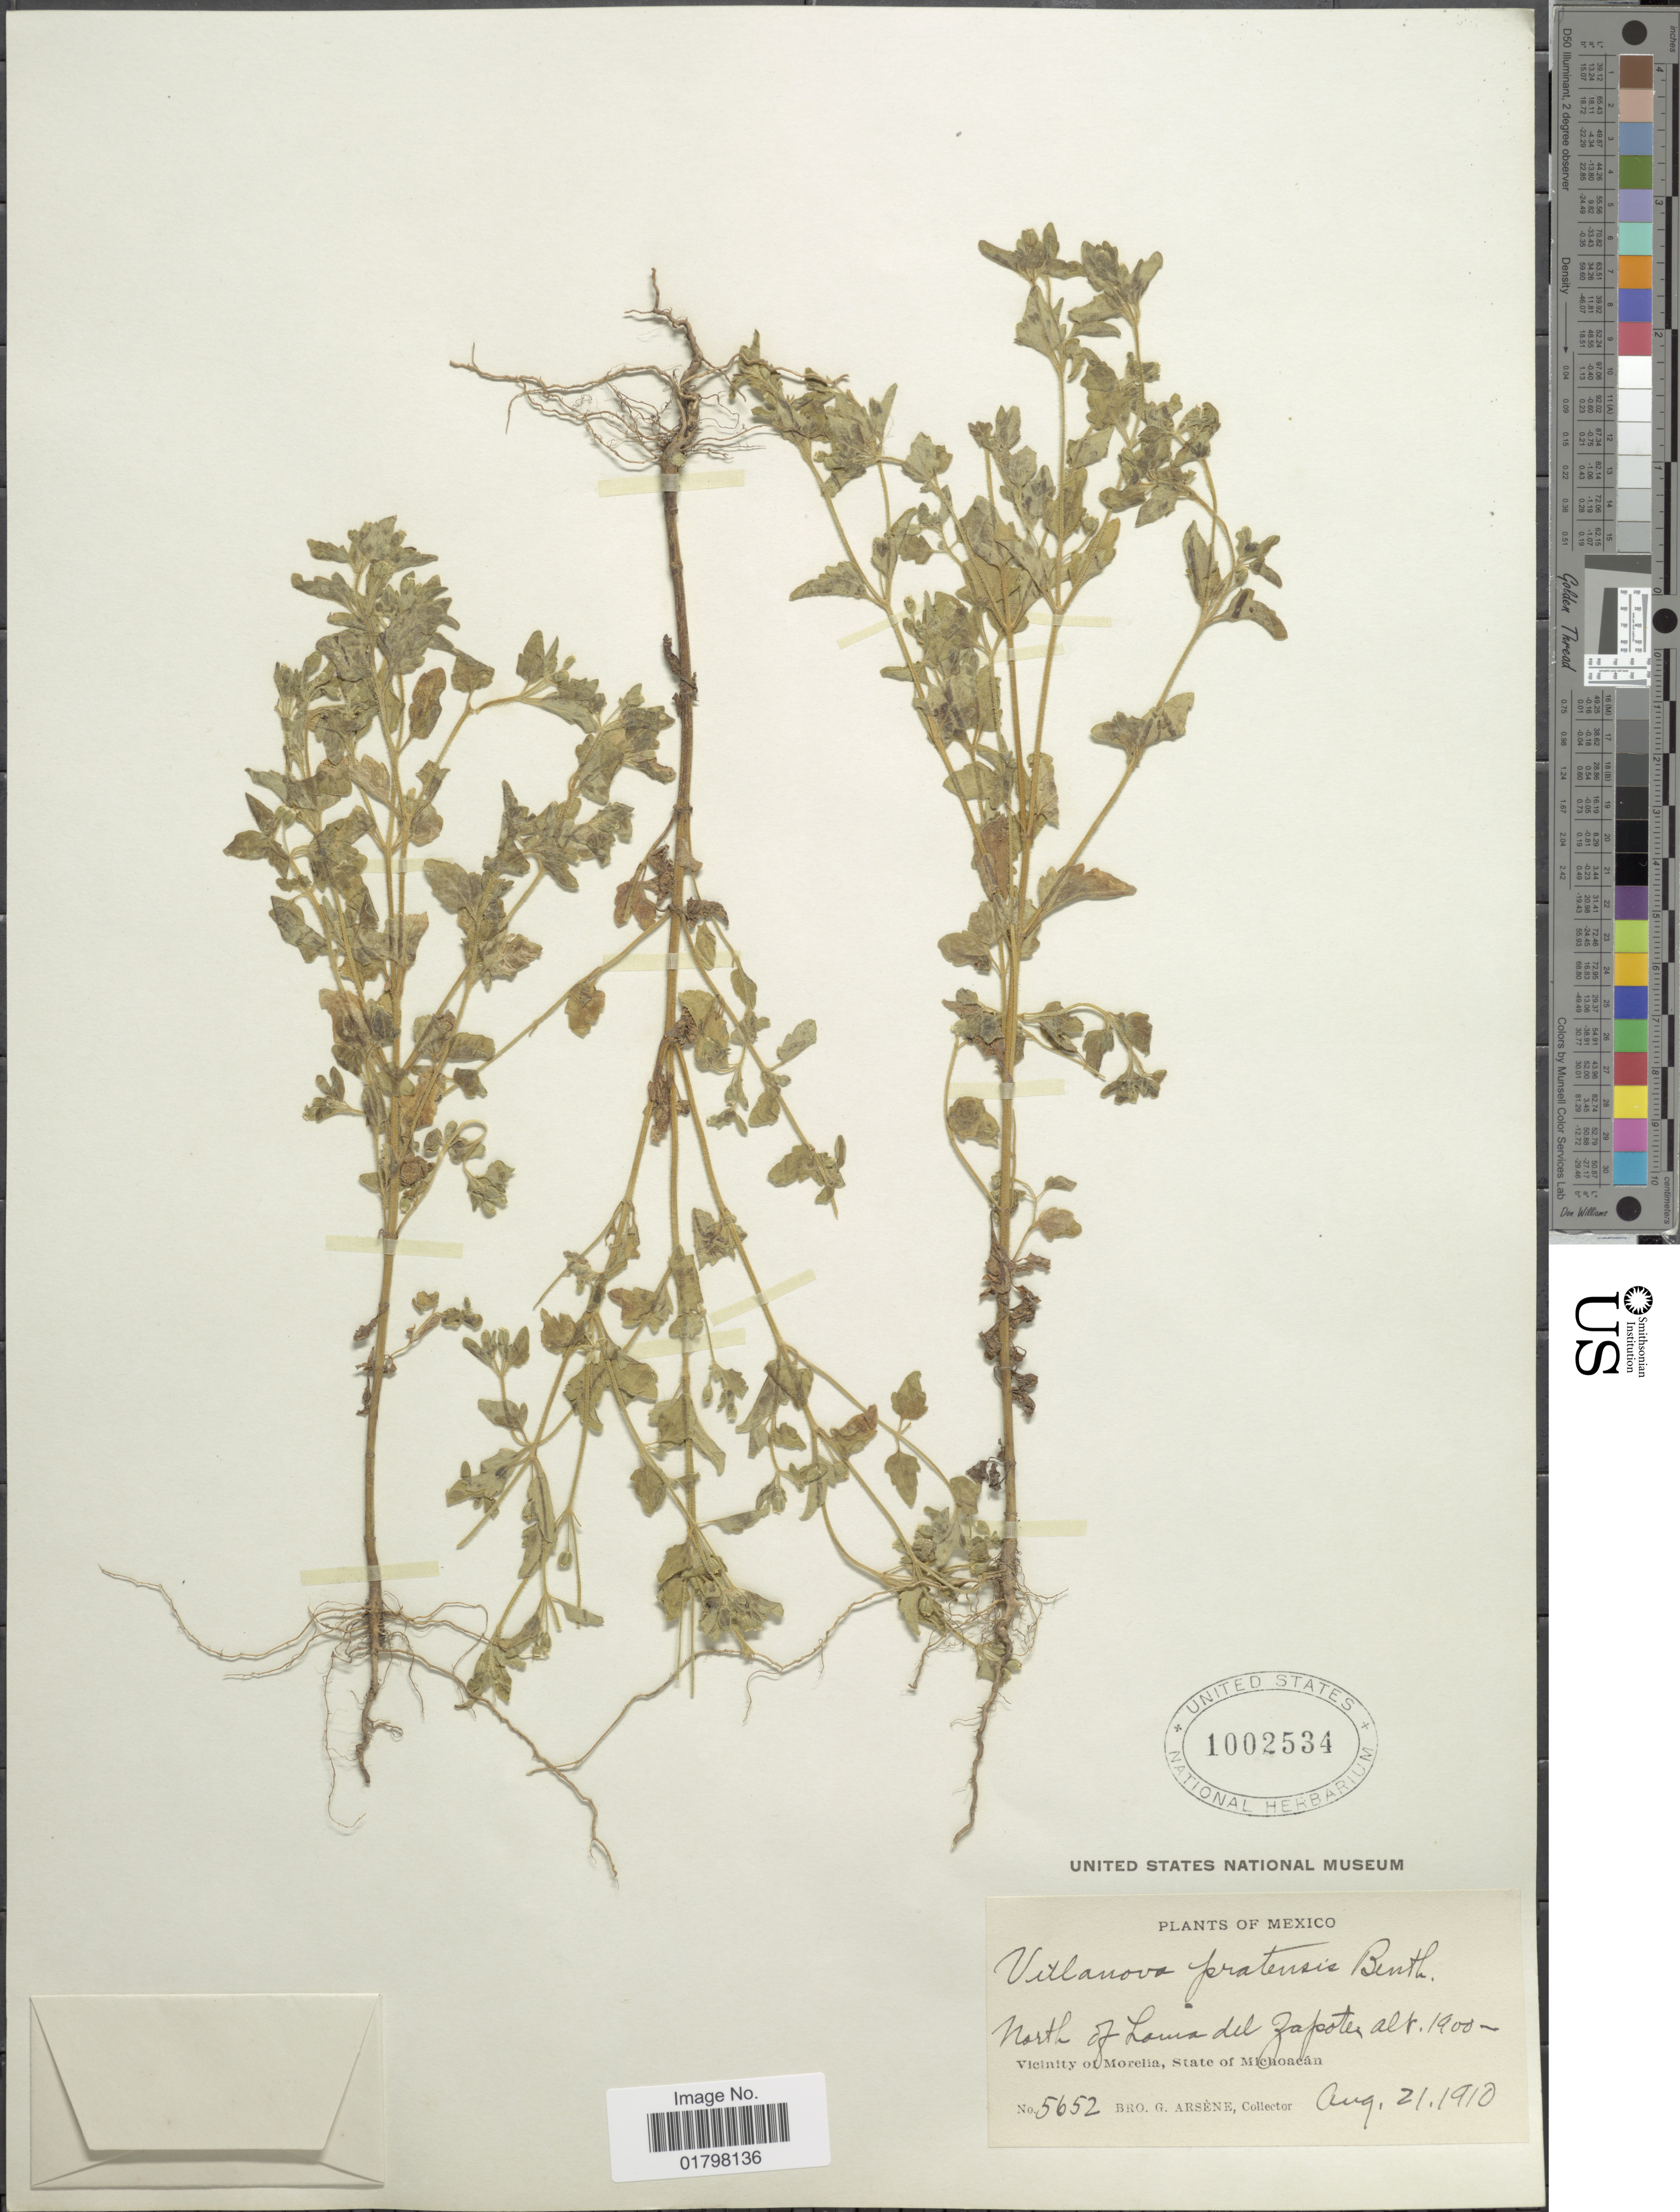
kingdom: Plantae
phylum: Tracheophyta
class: Magnoliopsida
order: Asterales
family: Asteraceae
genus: Galeana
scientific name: Galeana pratensis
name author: (Kunth) Rydb.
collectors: Bro. G. Arsène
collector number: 5652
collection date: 1910-08-21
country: Mexico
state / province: Michoacán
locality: North of Loma del Zapote. Vicinity of Morelia, State of Michoacán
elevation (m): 1900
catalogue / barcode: US 1002534